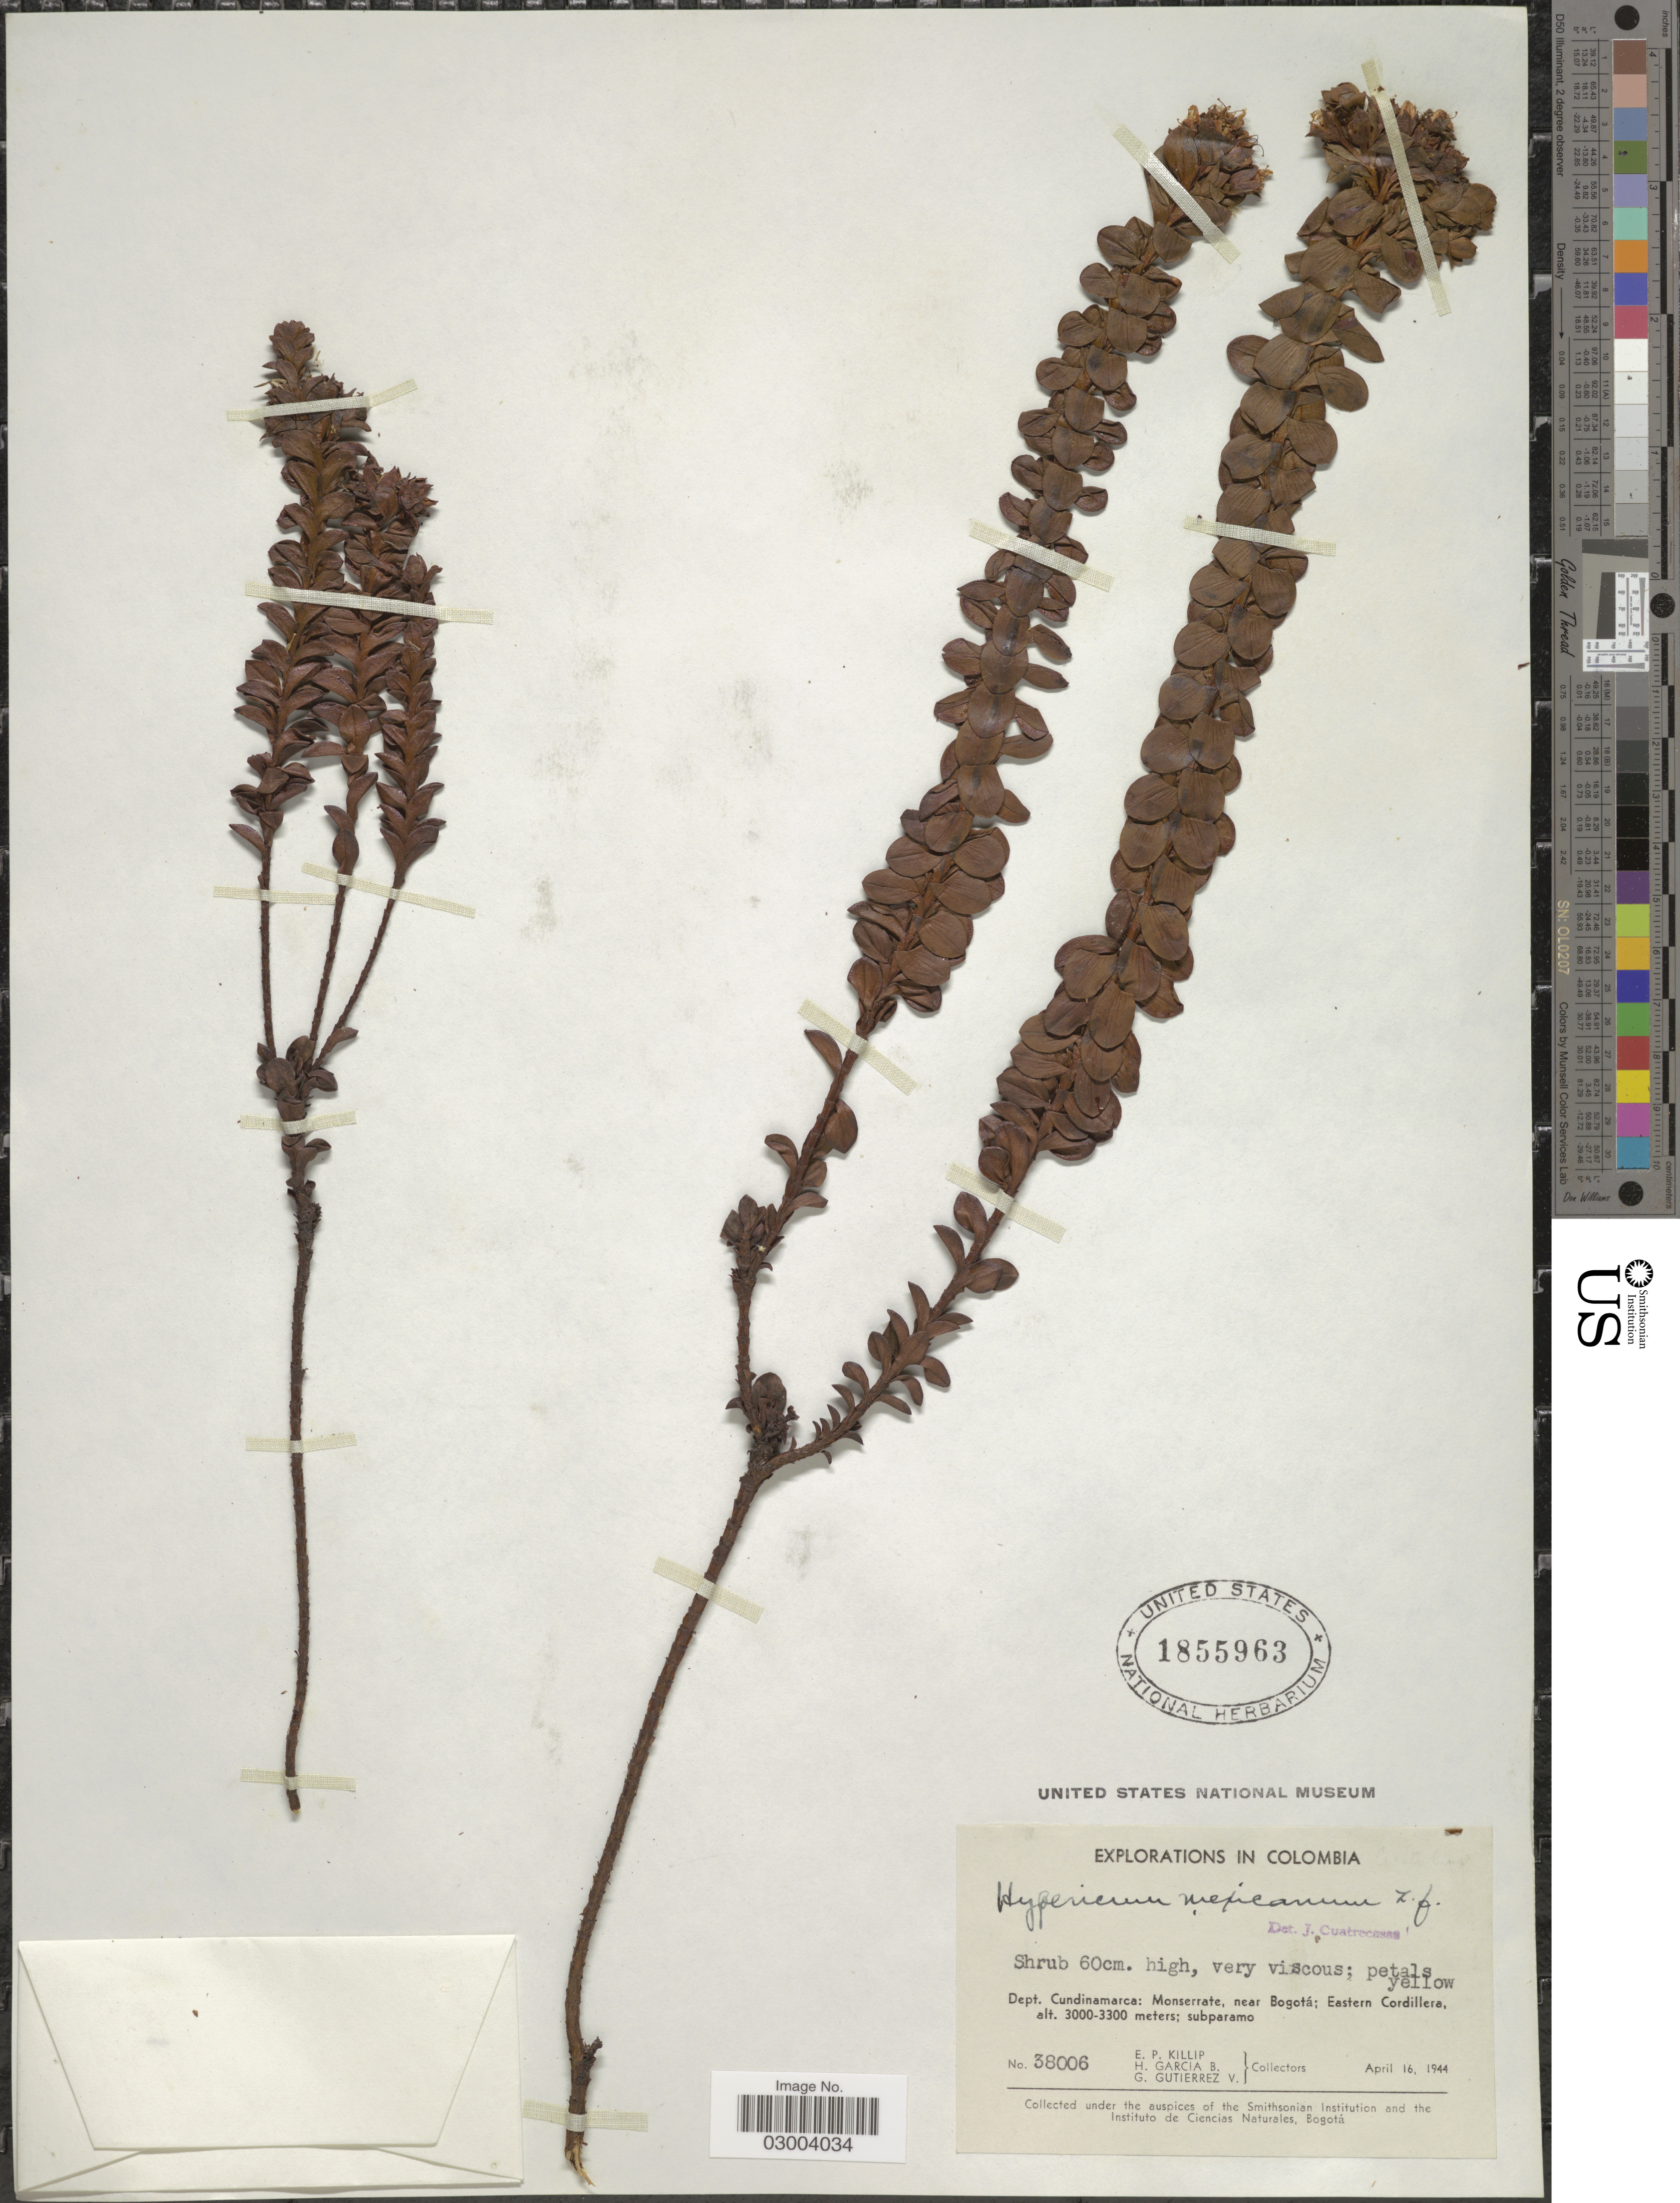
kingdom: Plantae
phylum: Tracheophyta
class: Magnoliopsida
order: Malpighiales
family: Hypericaceae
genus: Hypericum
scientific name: Hypericum mexicanum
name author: L.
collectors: E. P. Killip, H. García B. & G. Gutiérrez V.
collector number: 38006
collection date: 1944-04-16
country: Colombia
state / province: Cundinamarca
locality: Dept. Cundinamarca: Monserrate, near Bogotá: Eastern Cordillera.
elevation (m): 3000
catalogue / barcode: US 1855963